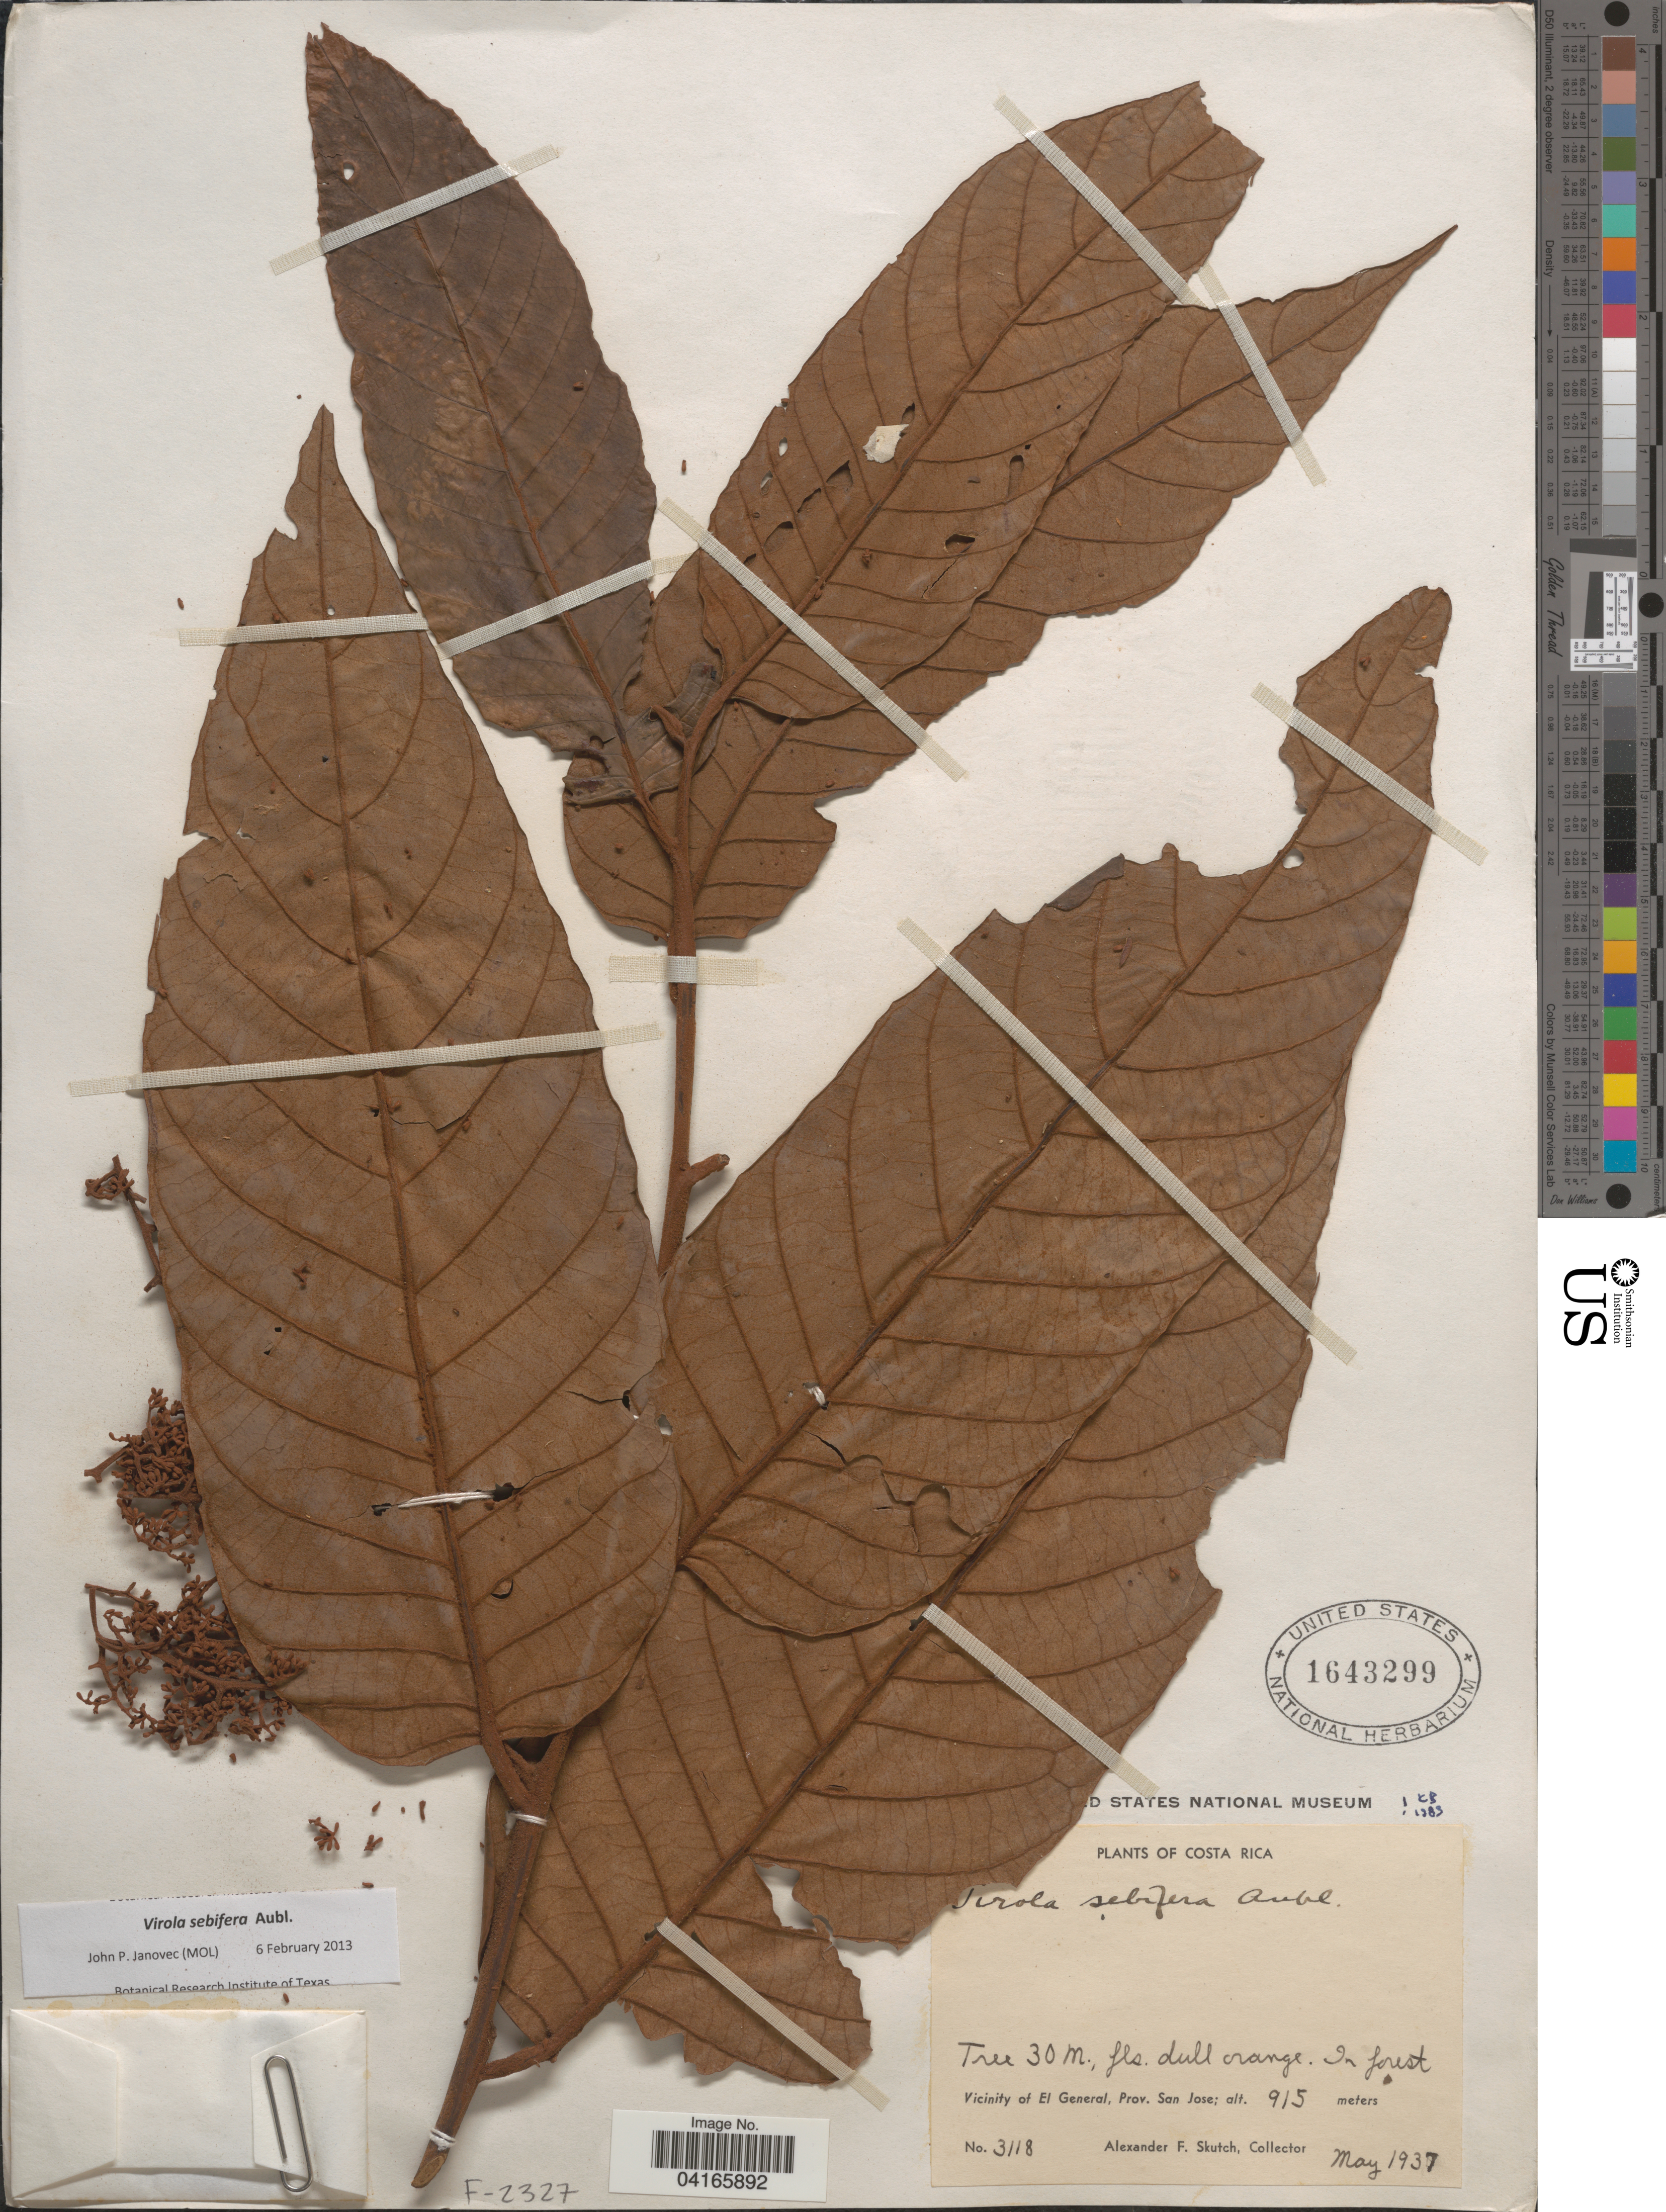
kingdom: Plantae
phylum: Tracheophyta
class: Magnoliopsida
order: Magnoliales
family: Myristicaceae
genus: Virola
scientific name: Virola sebifera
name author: Aubl.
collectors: A. F. Skutch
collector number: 3118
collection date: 1937-05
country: Costa Rica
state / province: San José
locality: Vicinity of El General.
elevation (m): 915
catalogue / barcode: US 1643299